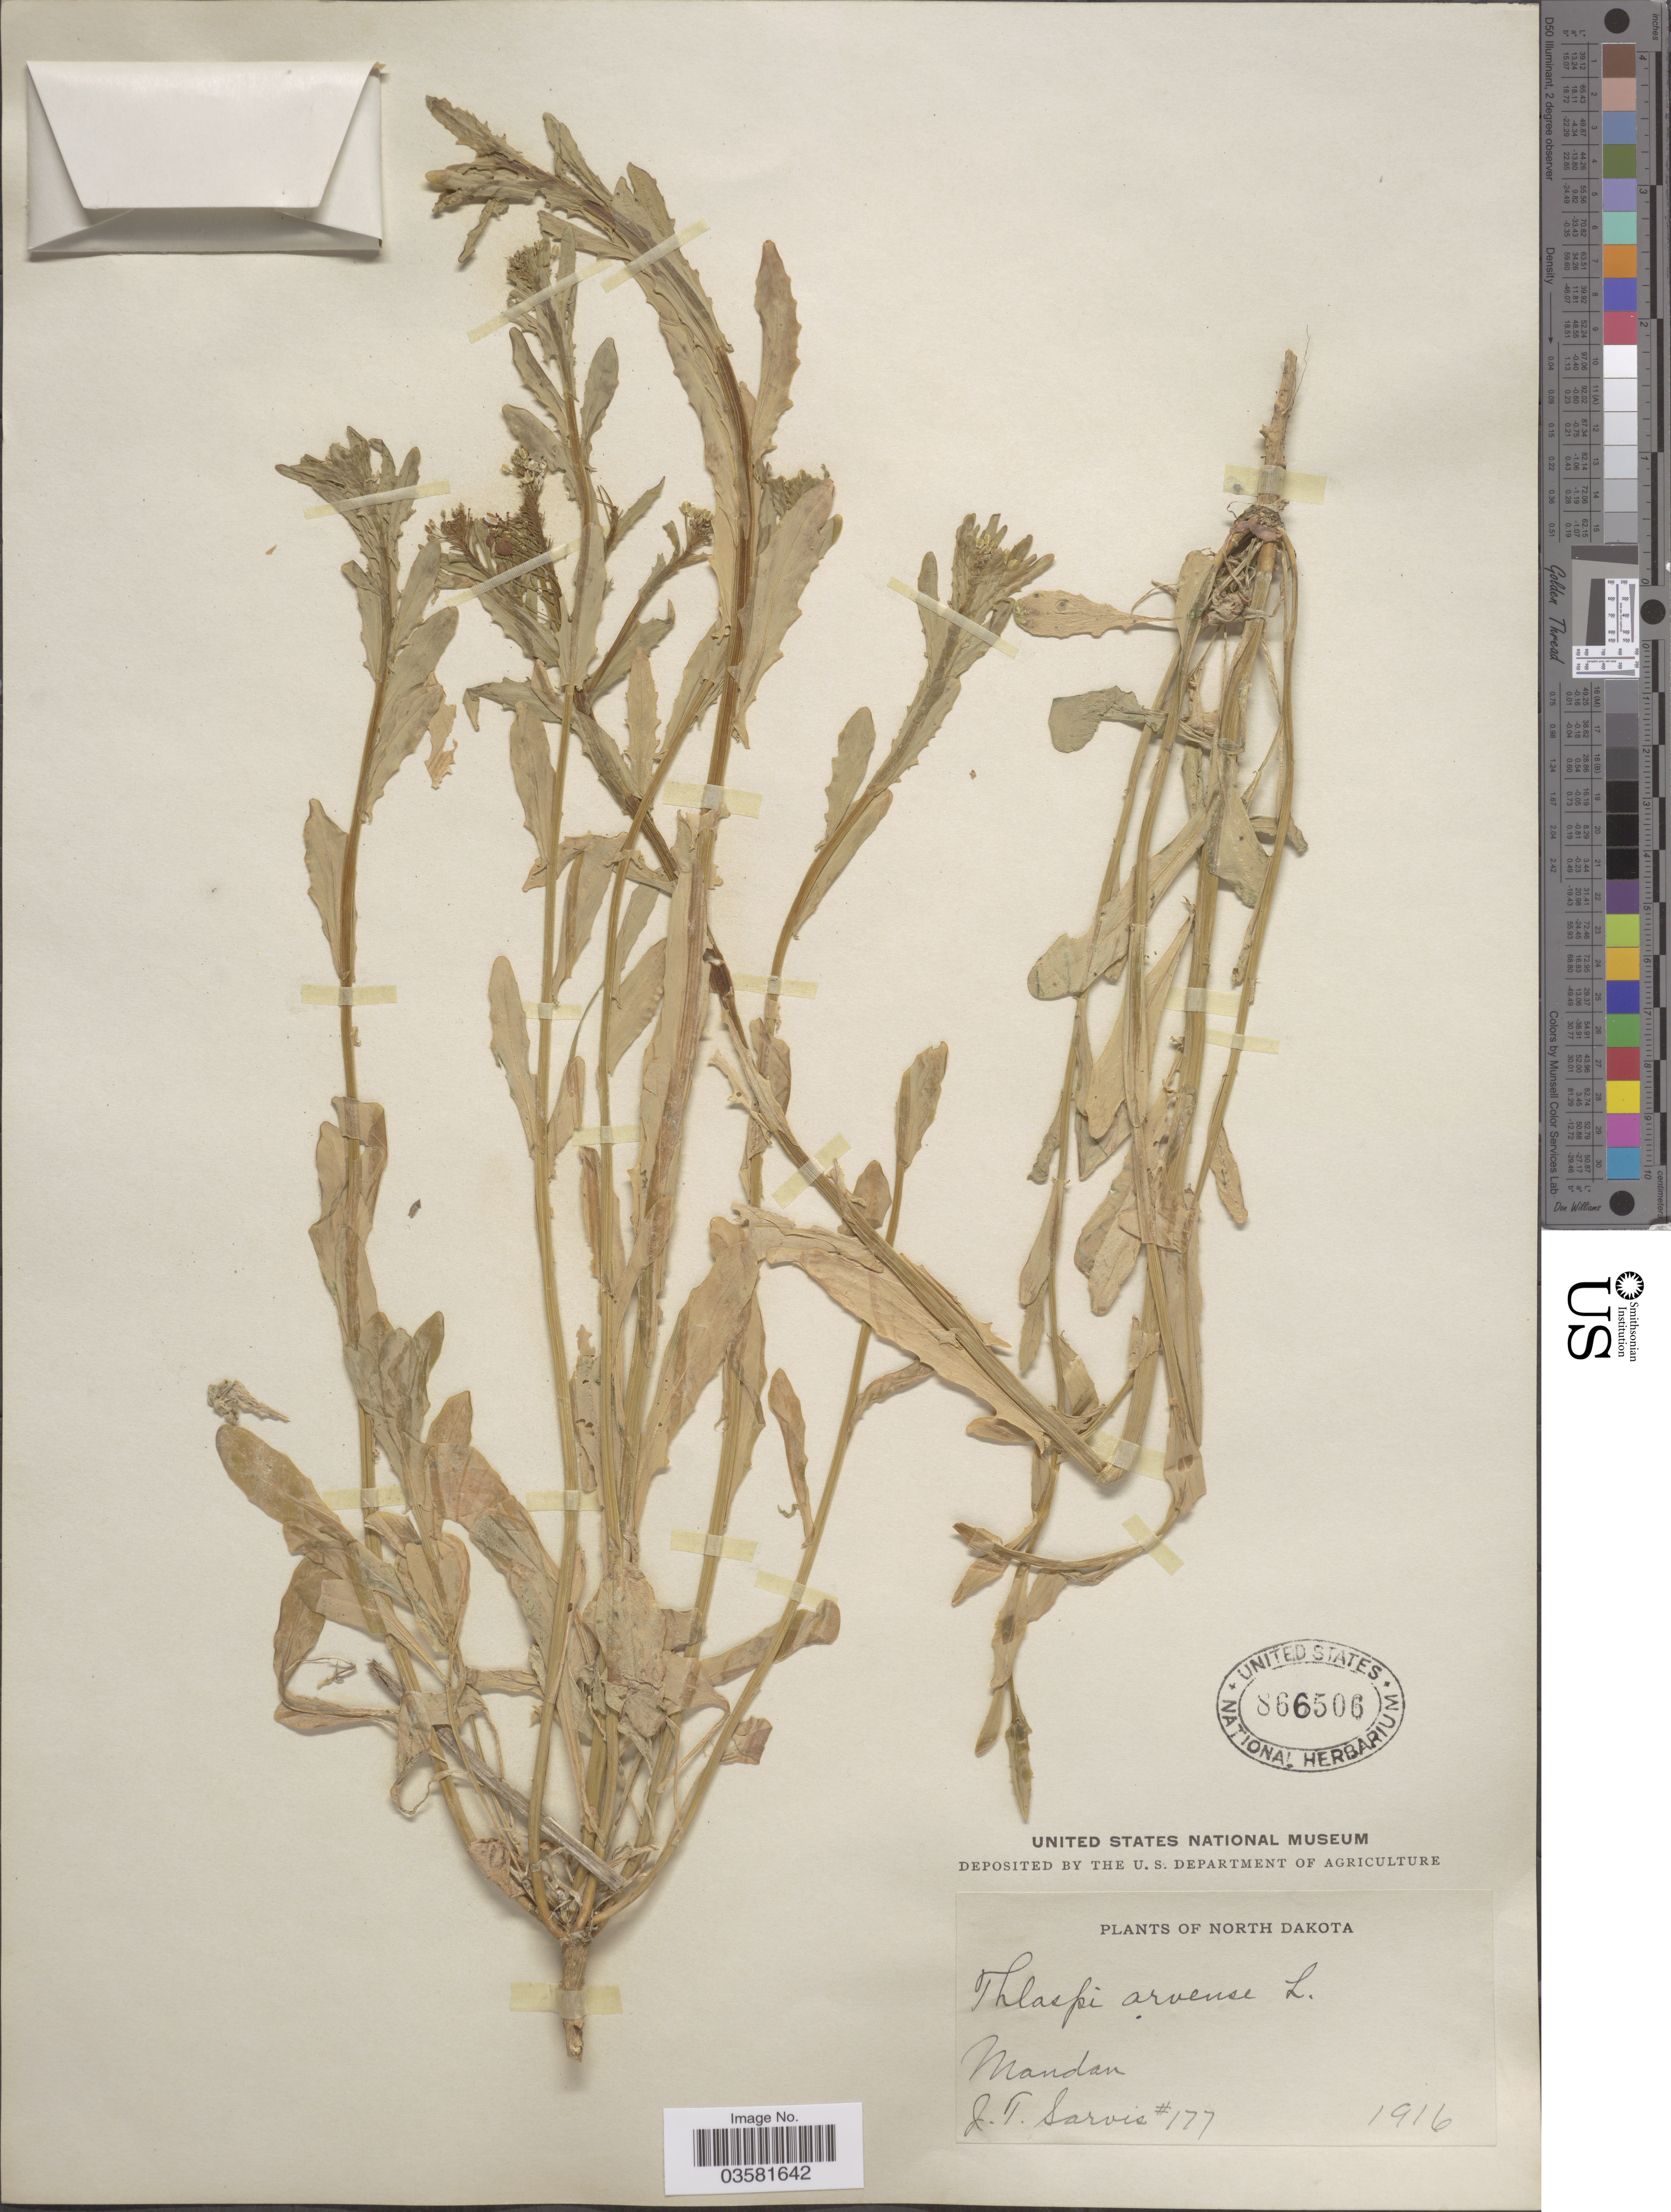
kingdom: Plantae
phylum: Tracheophyta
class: Magnoliopsida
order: Brassicales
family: Brassicaceae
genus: Thlaspi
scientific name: Thlaspi arvense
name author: L.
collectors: J. Sarvis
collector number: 177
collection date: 1916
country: United States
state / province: North Dakota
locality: Mandan.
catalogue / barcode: US 866506